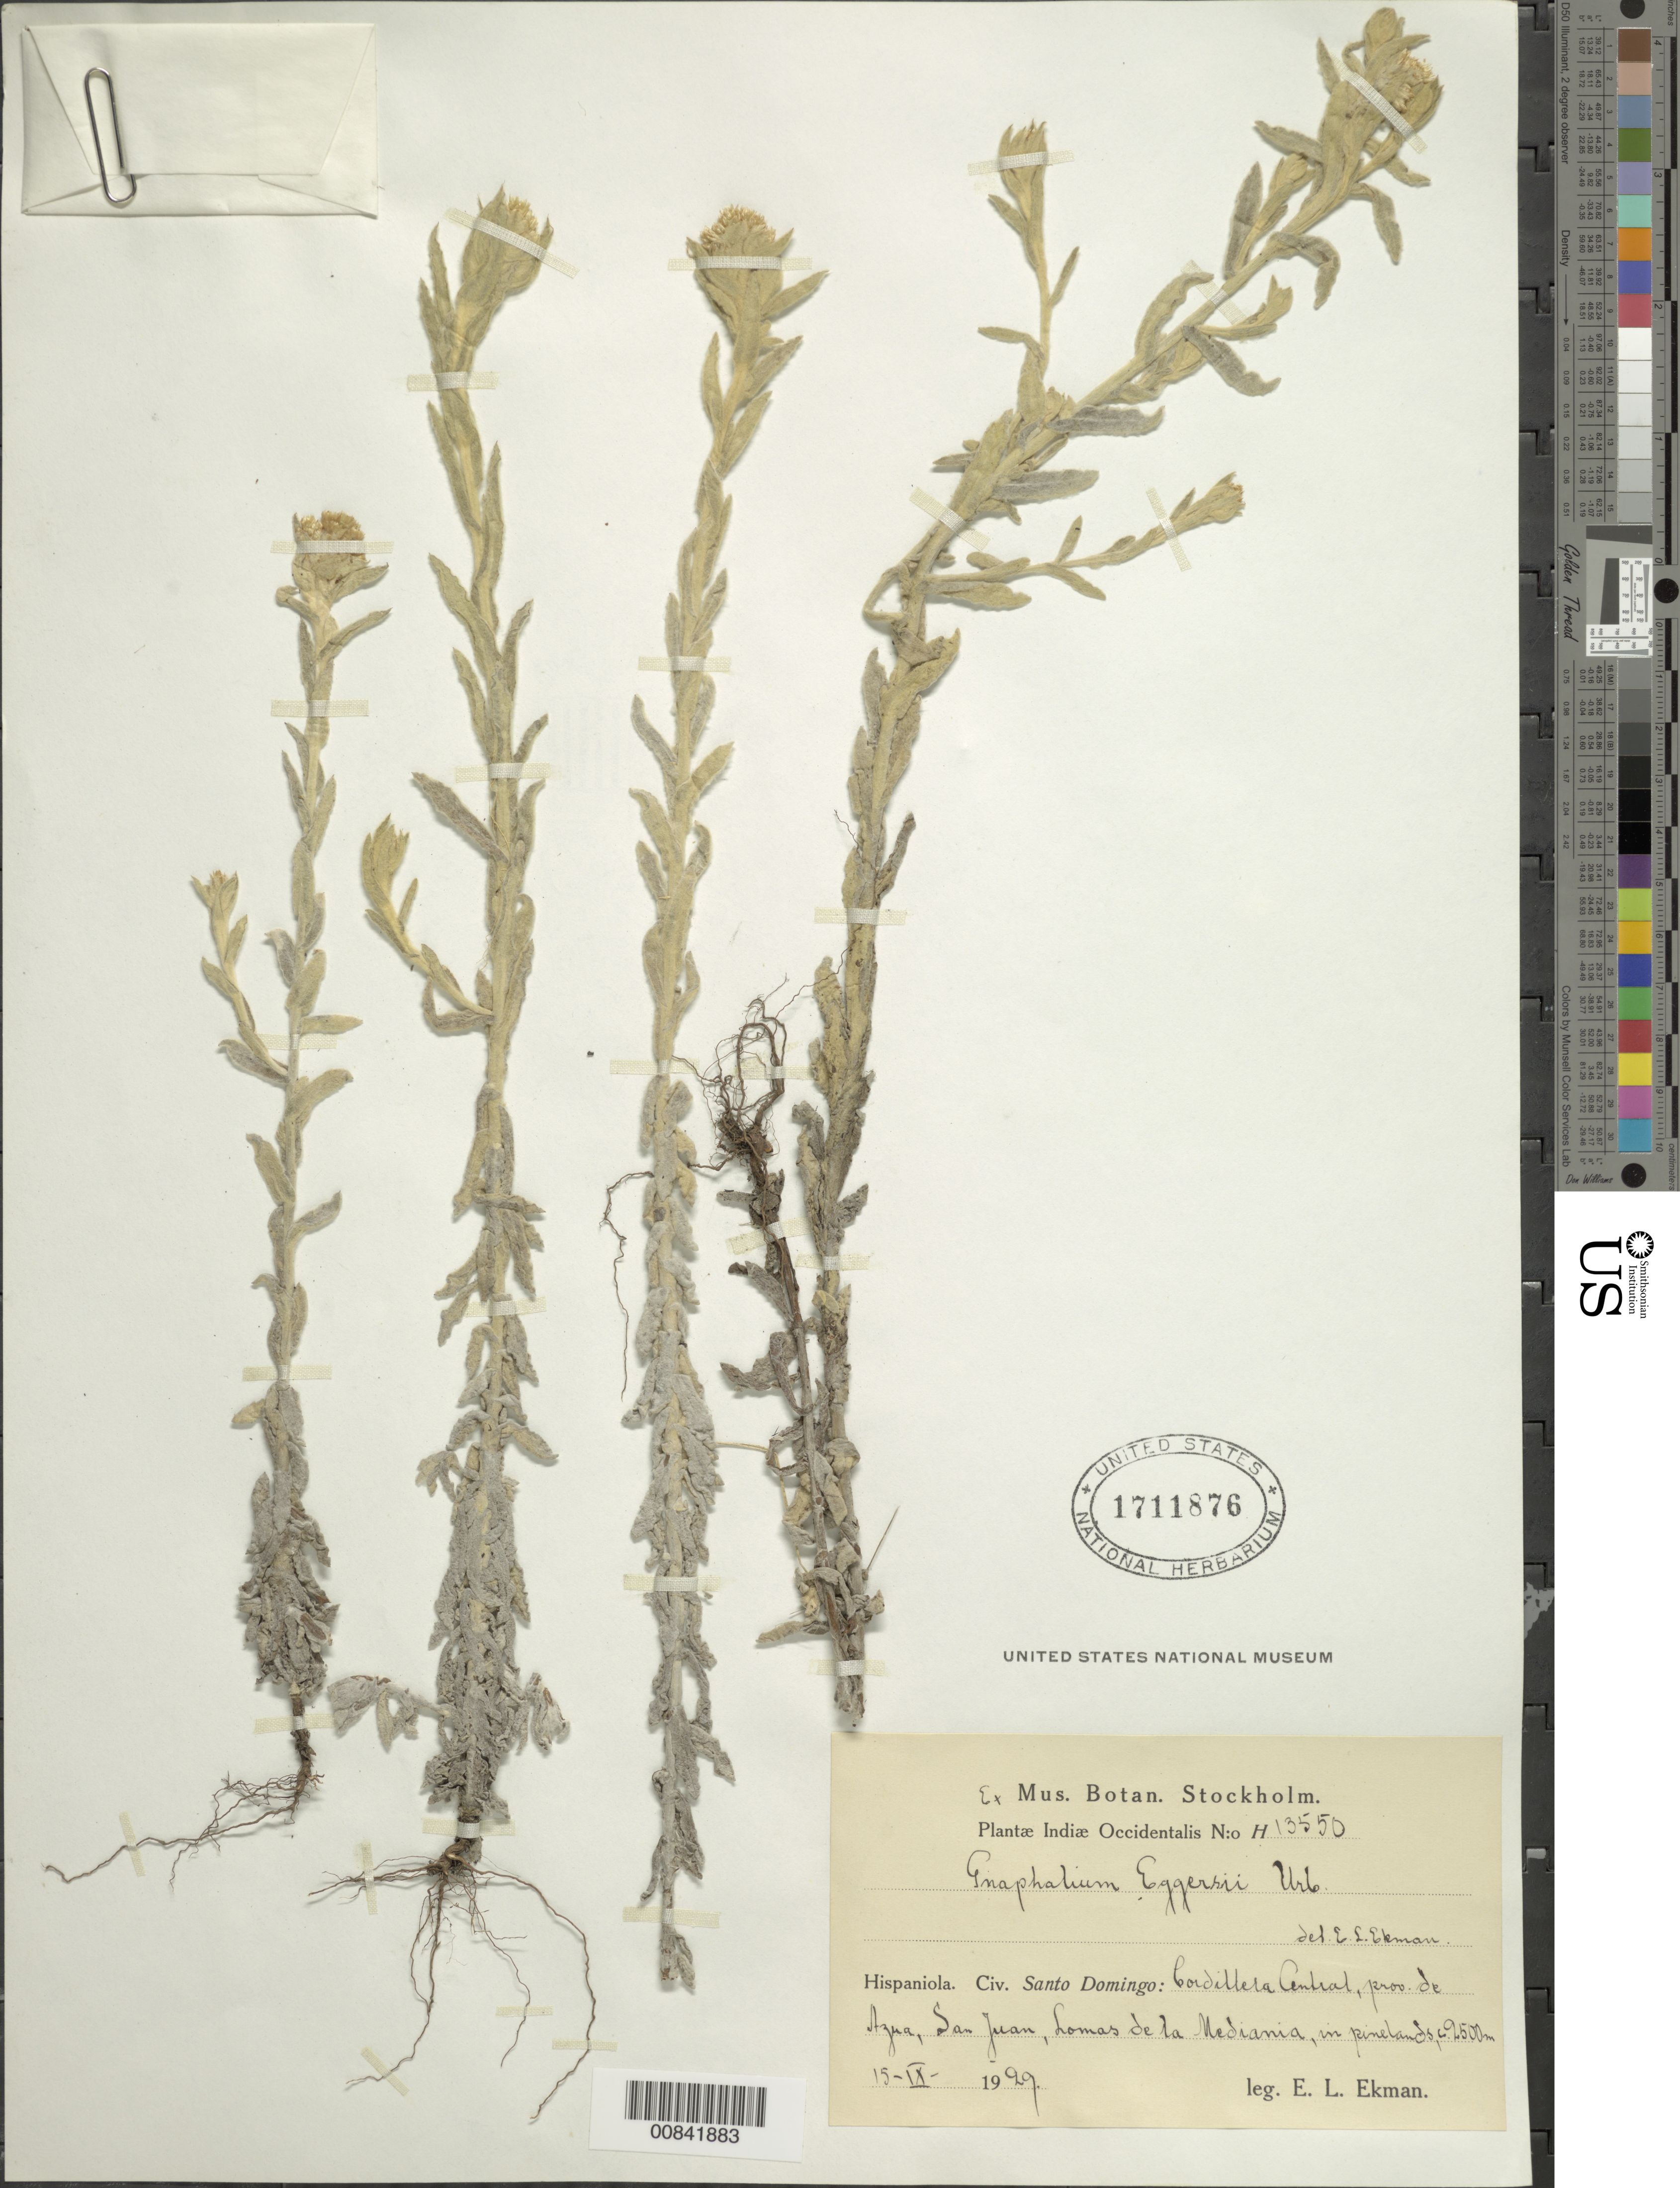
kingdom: Plantae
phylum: Tracheophyta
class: Magnoliopsida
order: Asterales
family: Asteraceae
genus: Pseudognaphalium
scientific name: Pseudognaphalium eggersii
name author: (Urb.) Anderb.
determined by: Nesom, Guy L.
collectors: E. L. Ekman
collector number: H 13550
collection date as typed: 15 Sep 1929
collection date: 1929-09-15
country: Dominican Republic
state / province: Azua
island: Hispaniola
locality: Cordillera Central, San Juan, Lomas de la Mediania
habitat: In pinelands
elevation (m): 2500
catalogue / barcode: US 1711876